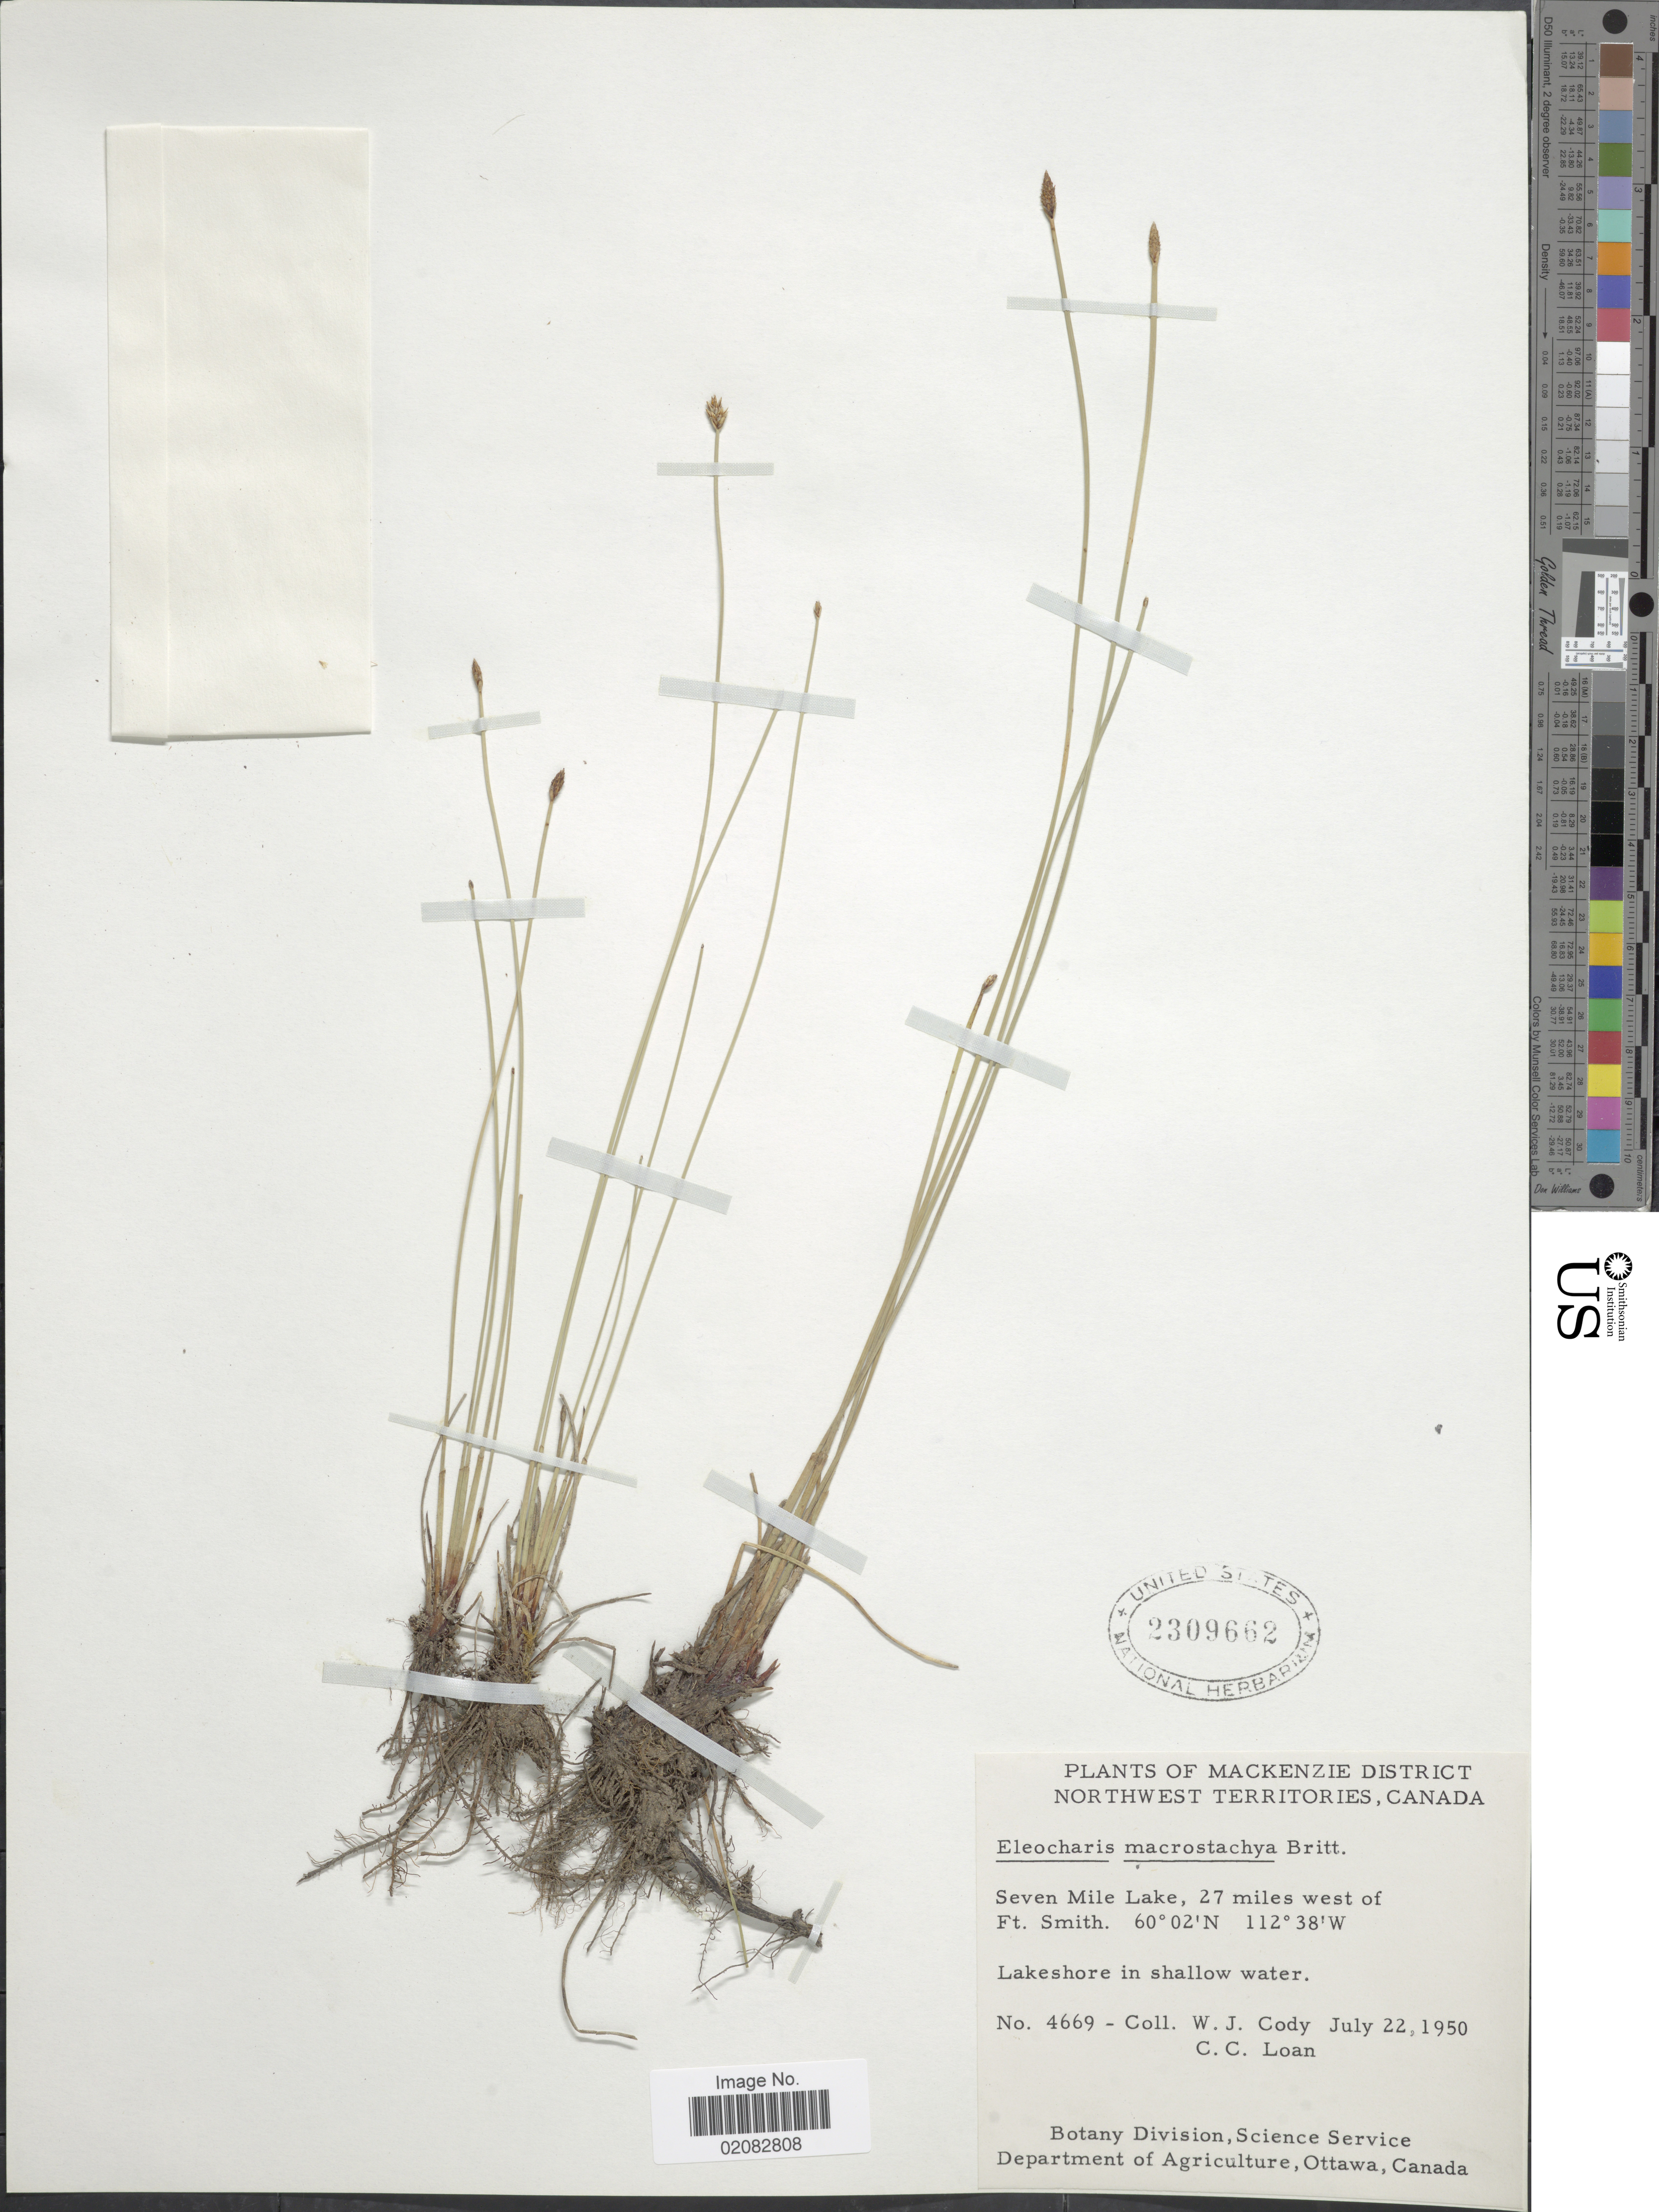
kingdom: Plantae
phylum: Tracheophyta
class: Liliopsida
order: Poales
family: Cyperaceae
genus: Eleocharis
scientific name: Eleocharis macrostachya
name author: Britton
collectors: W. Cody & C. Loan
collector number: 4669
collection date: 1950-07-22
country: Canada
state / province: Northwest Territories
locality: Mackenzie District, Seven Mile Lake, 27 miles west of Ft. Smith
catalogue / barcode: US 2309662